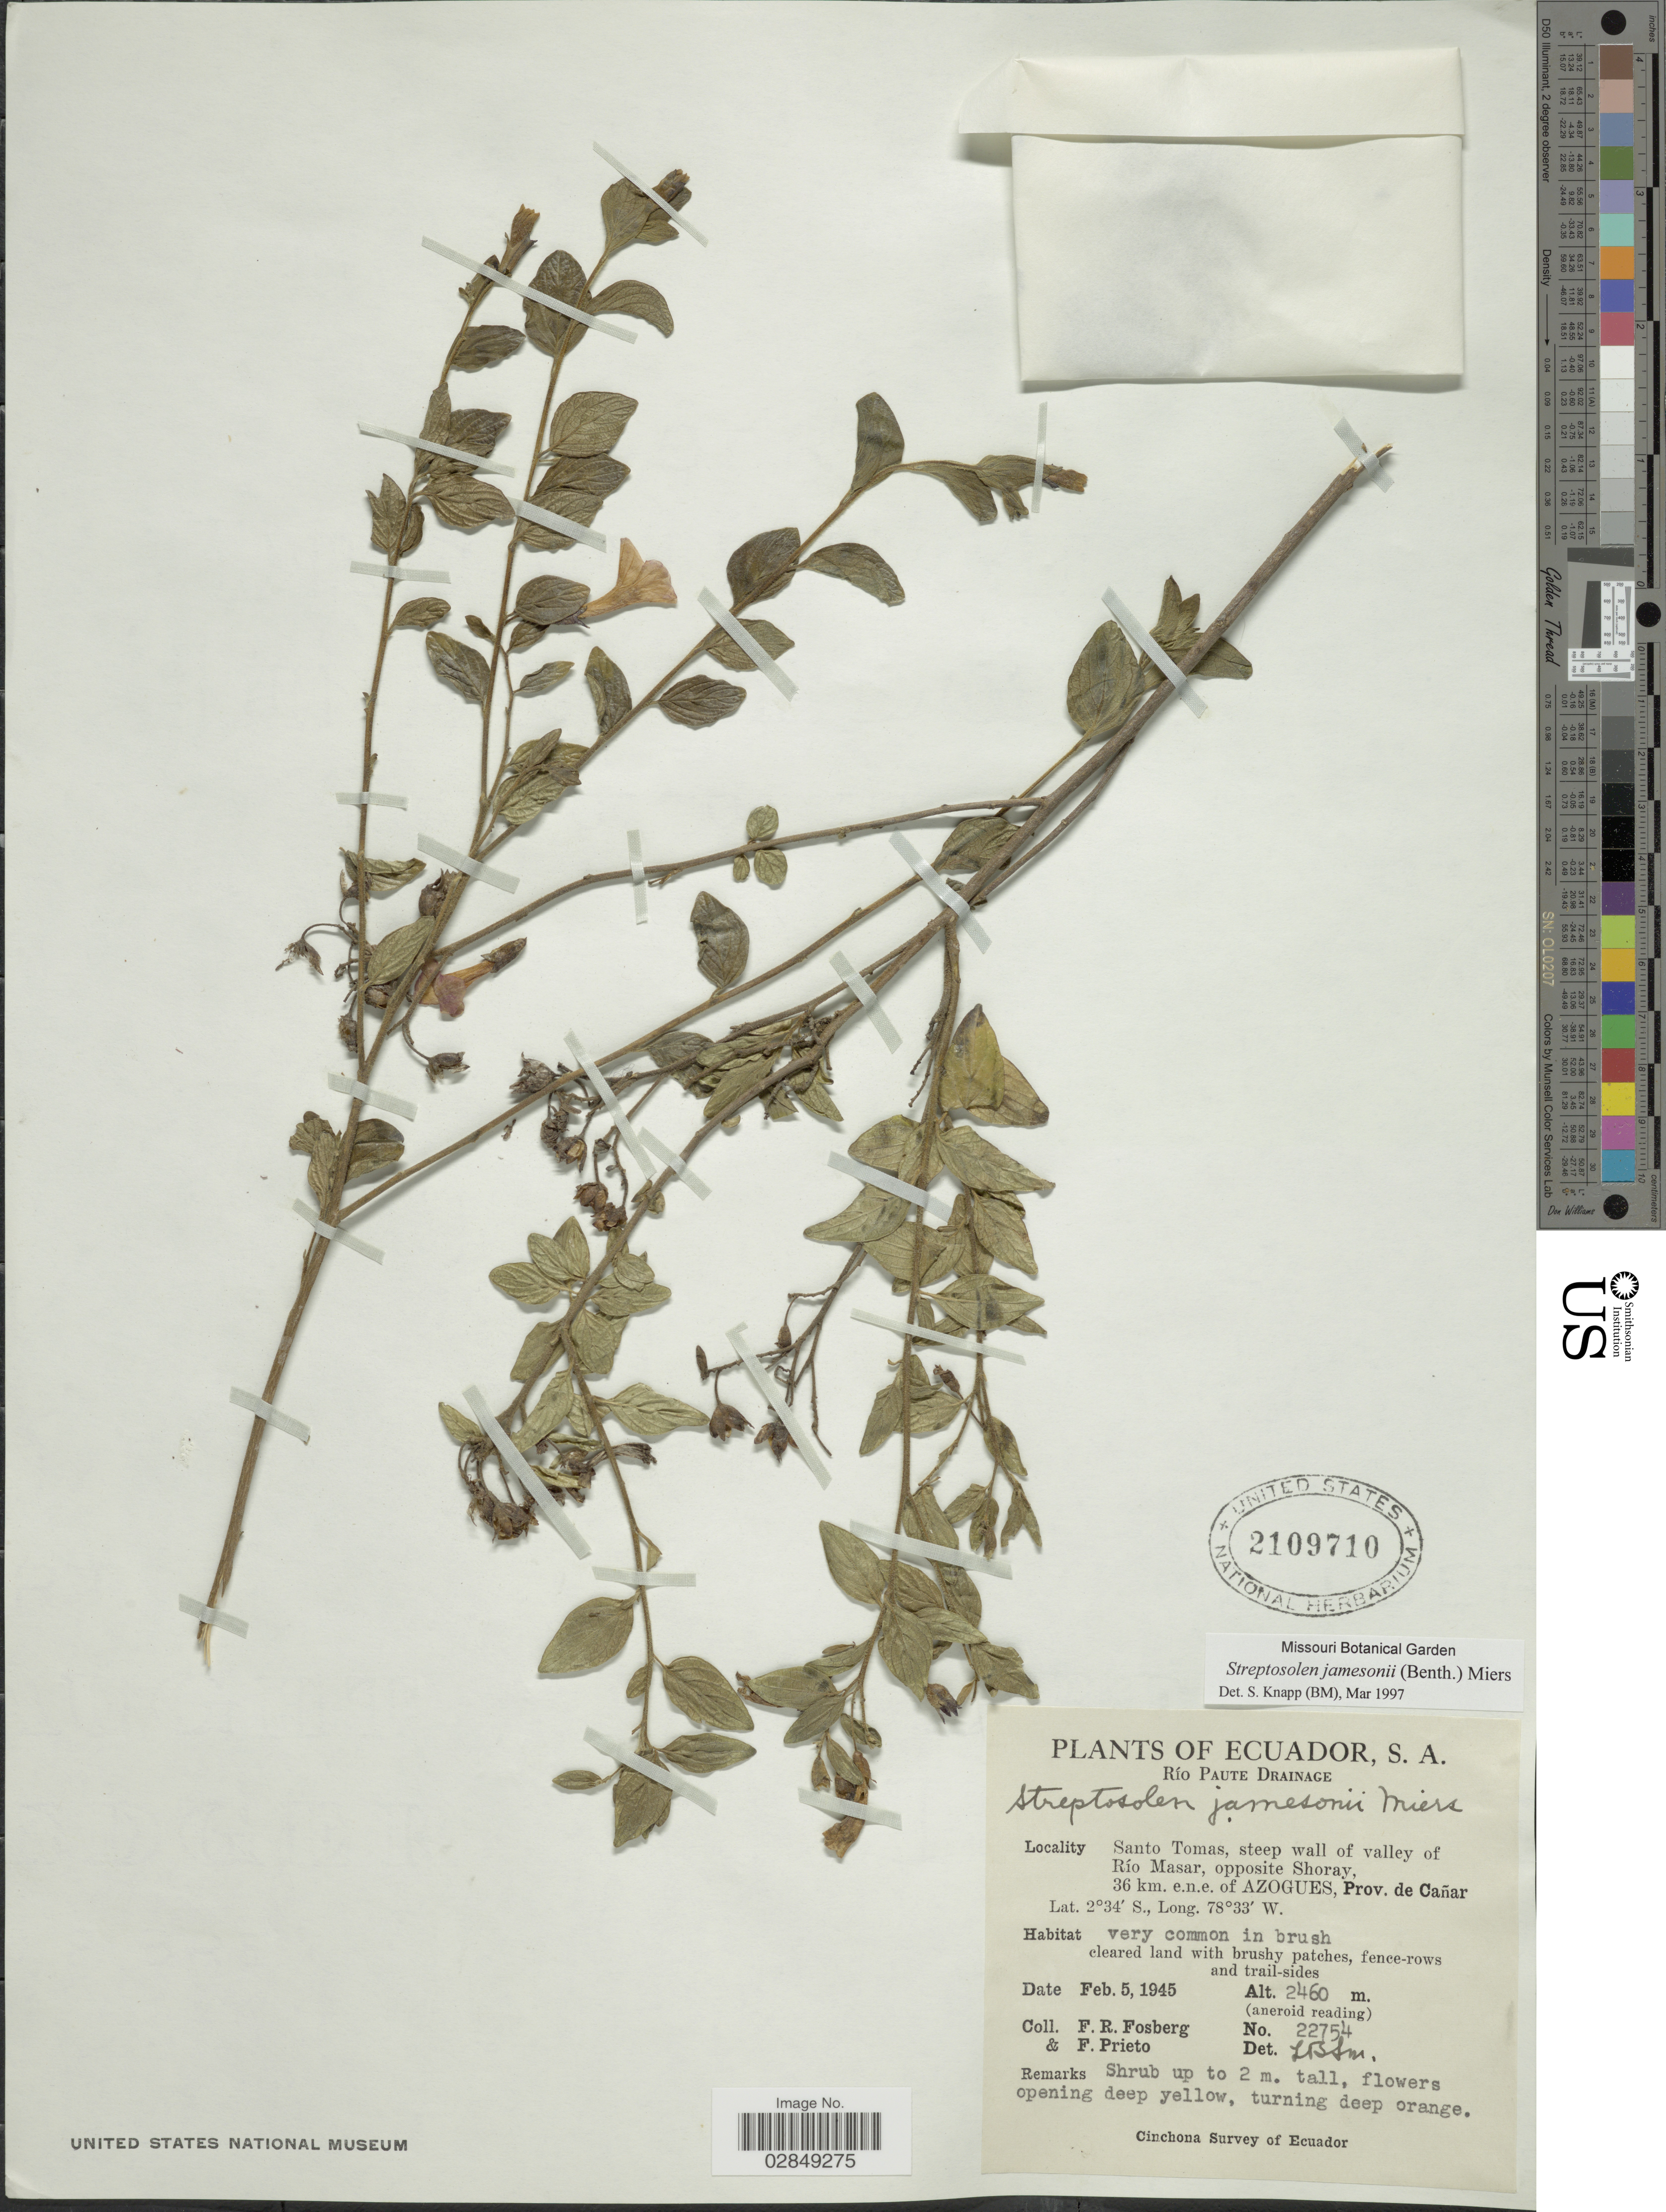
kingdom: Plantae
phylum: Tracheophyta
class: Magnoliopsida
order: Solanales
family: Solanaceae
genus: Streptosolen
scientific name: Streptosolen jamesonii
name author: (Benth.) Miers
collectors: F. R. Fosberg & F. Prieto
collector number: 22754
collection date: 1945-02-05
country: Ecuador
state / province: Cañar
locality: Río Paute Drainage. Santo Tomas, steep wall of valley of Río Masar, opposite Shoray, 36 km. e.n.e. of Azogues.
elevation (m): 2460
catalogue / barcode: US 2109710